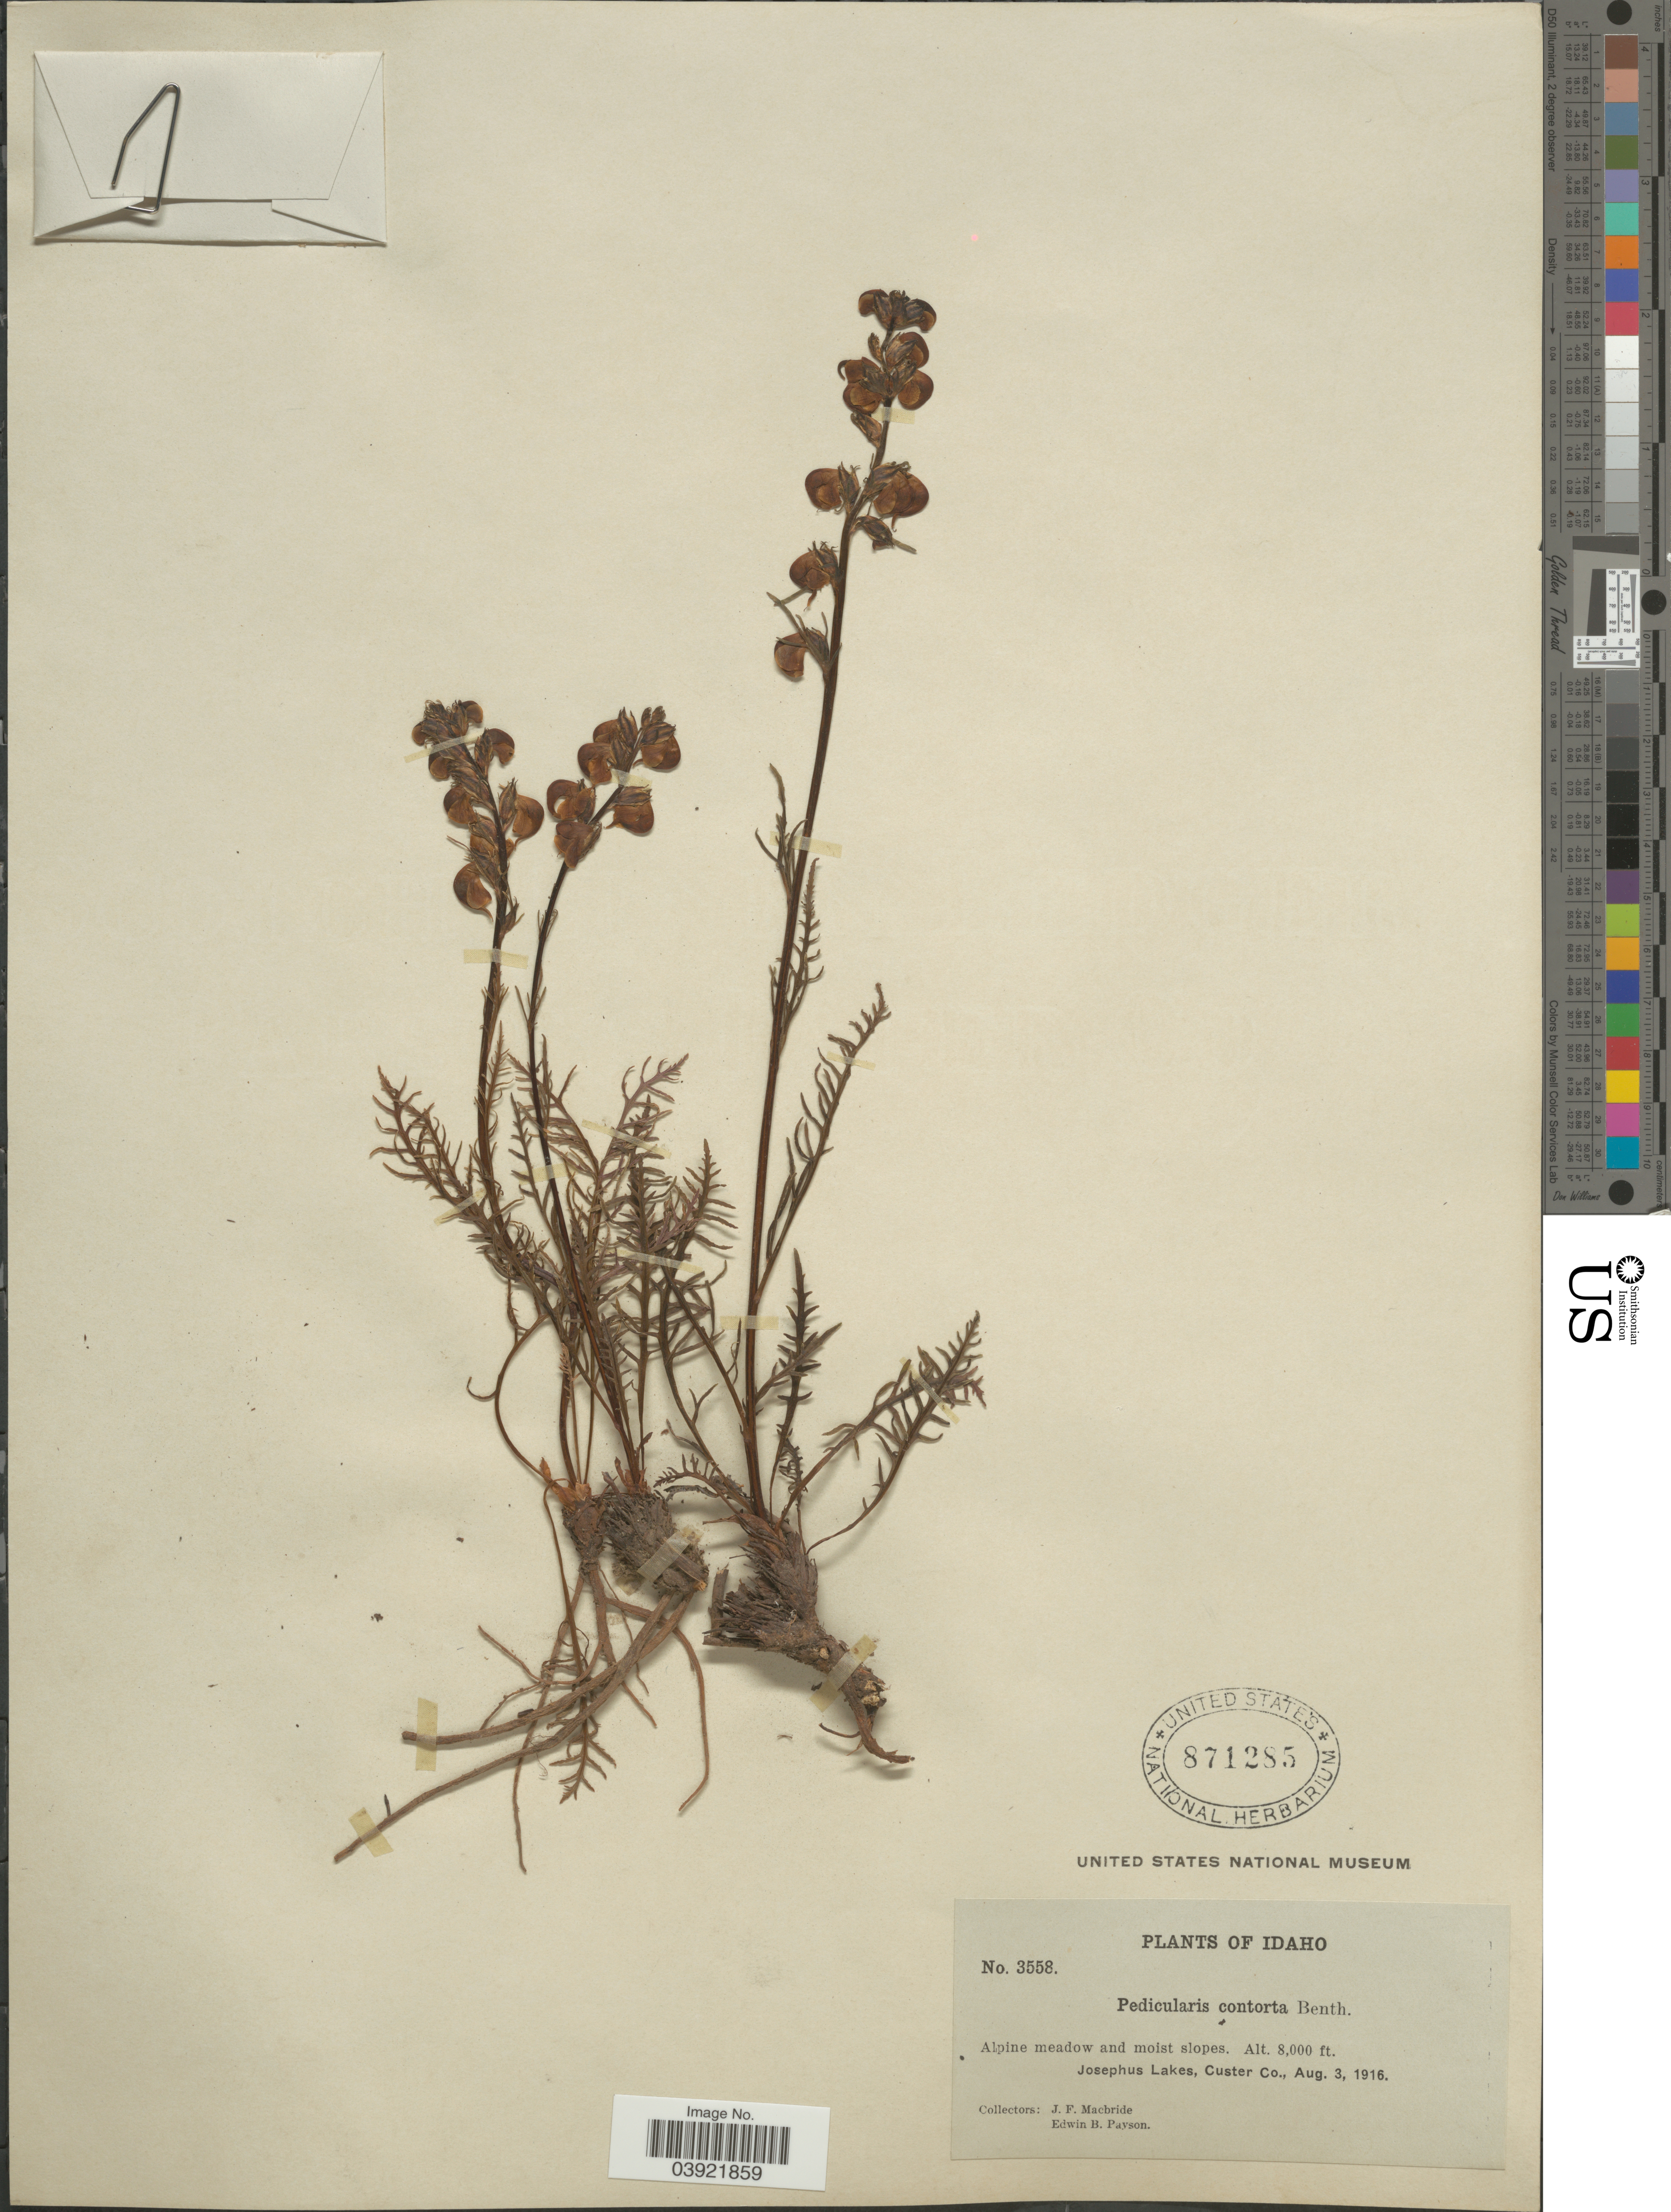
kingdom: Plantae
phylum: Tracheophyta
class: Magnoliopsida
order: Lamiales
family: Orobanchaceae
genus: Pedicularis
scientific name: Pedicularis contorta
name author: Benth.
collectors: J. F. Macbride & E. B. Payson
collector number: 3558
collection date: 1916-08-03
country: United States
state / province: Idaho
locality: Josephus Lakes, Custer Co.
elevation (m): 2438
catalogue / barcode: US 871285